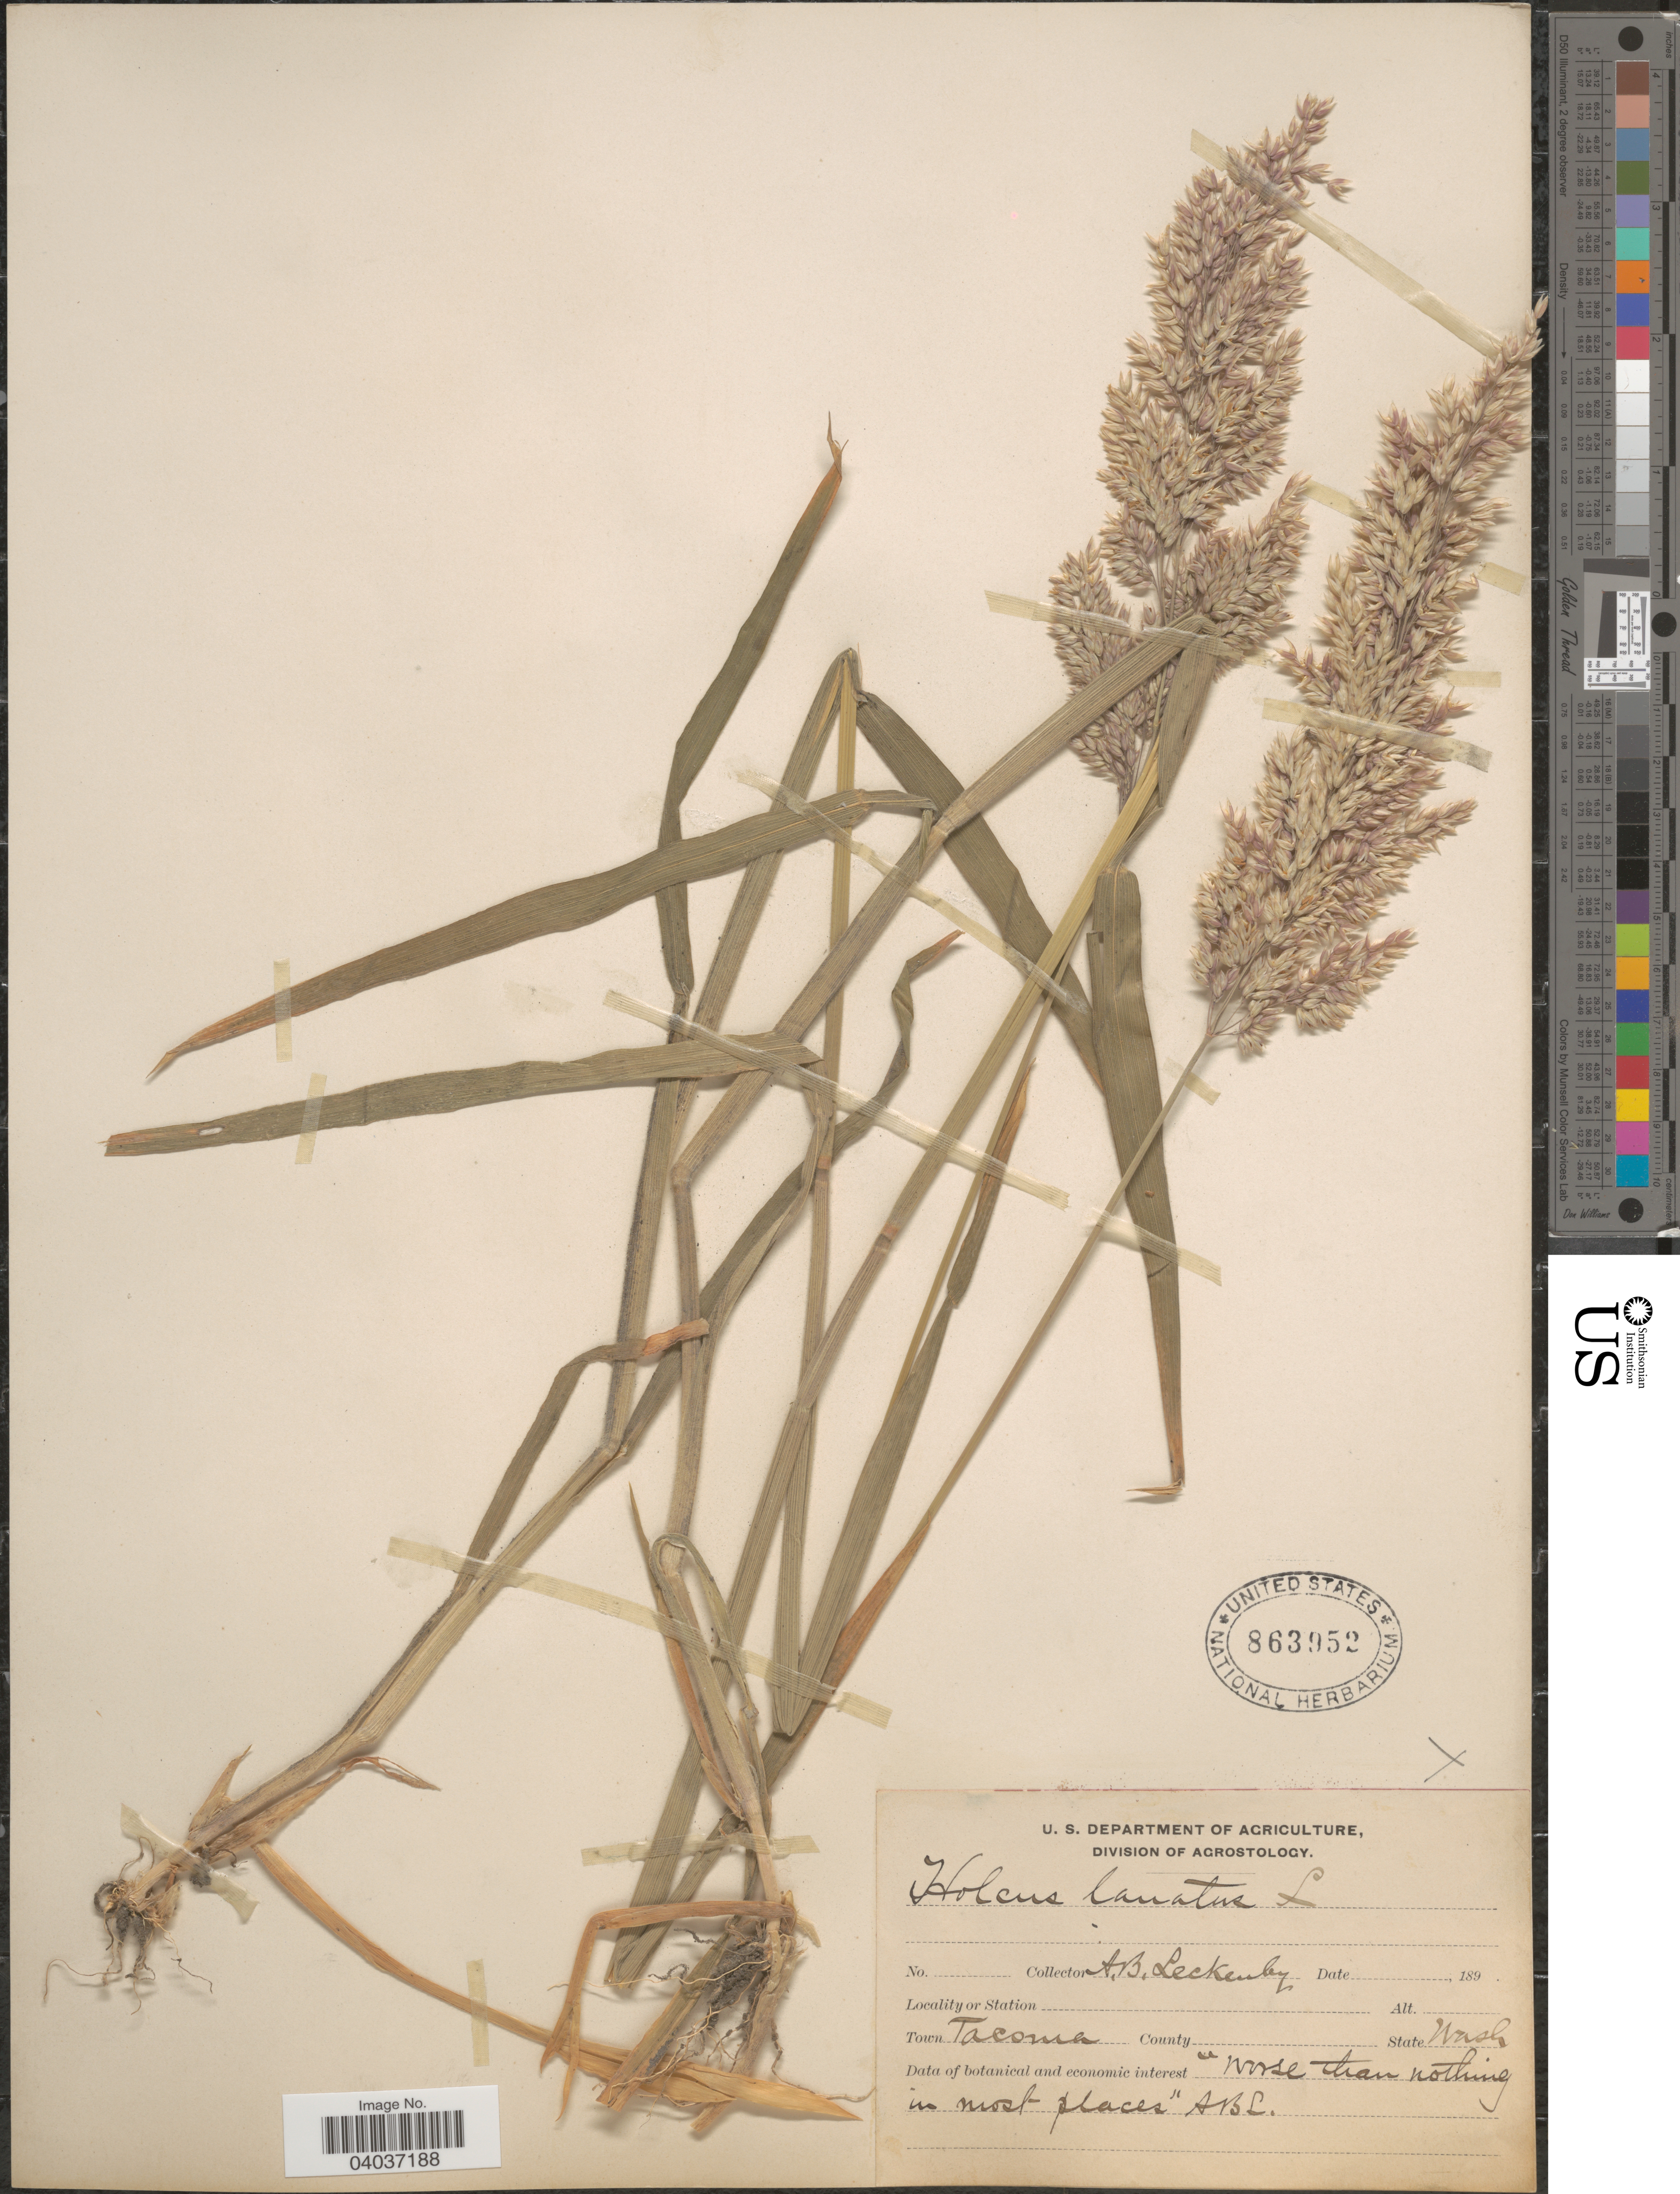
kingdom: Plantae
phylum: Tracheophyta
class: Liliopsida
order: Poales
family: Poaceae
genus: Holcus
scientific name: Holcus lanatus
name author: L.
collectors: A. Leckenby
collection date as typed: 189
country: United States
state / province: Washington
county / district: Pierce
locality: Town Tacoma.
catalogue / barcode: US 863952